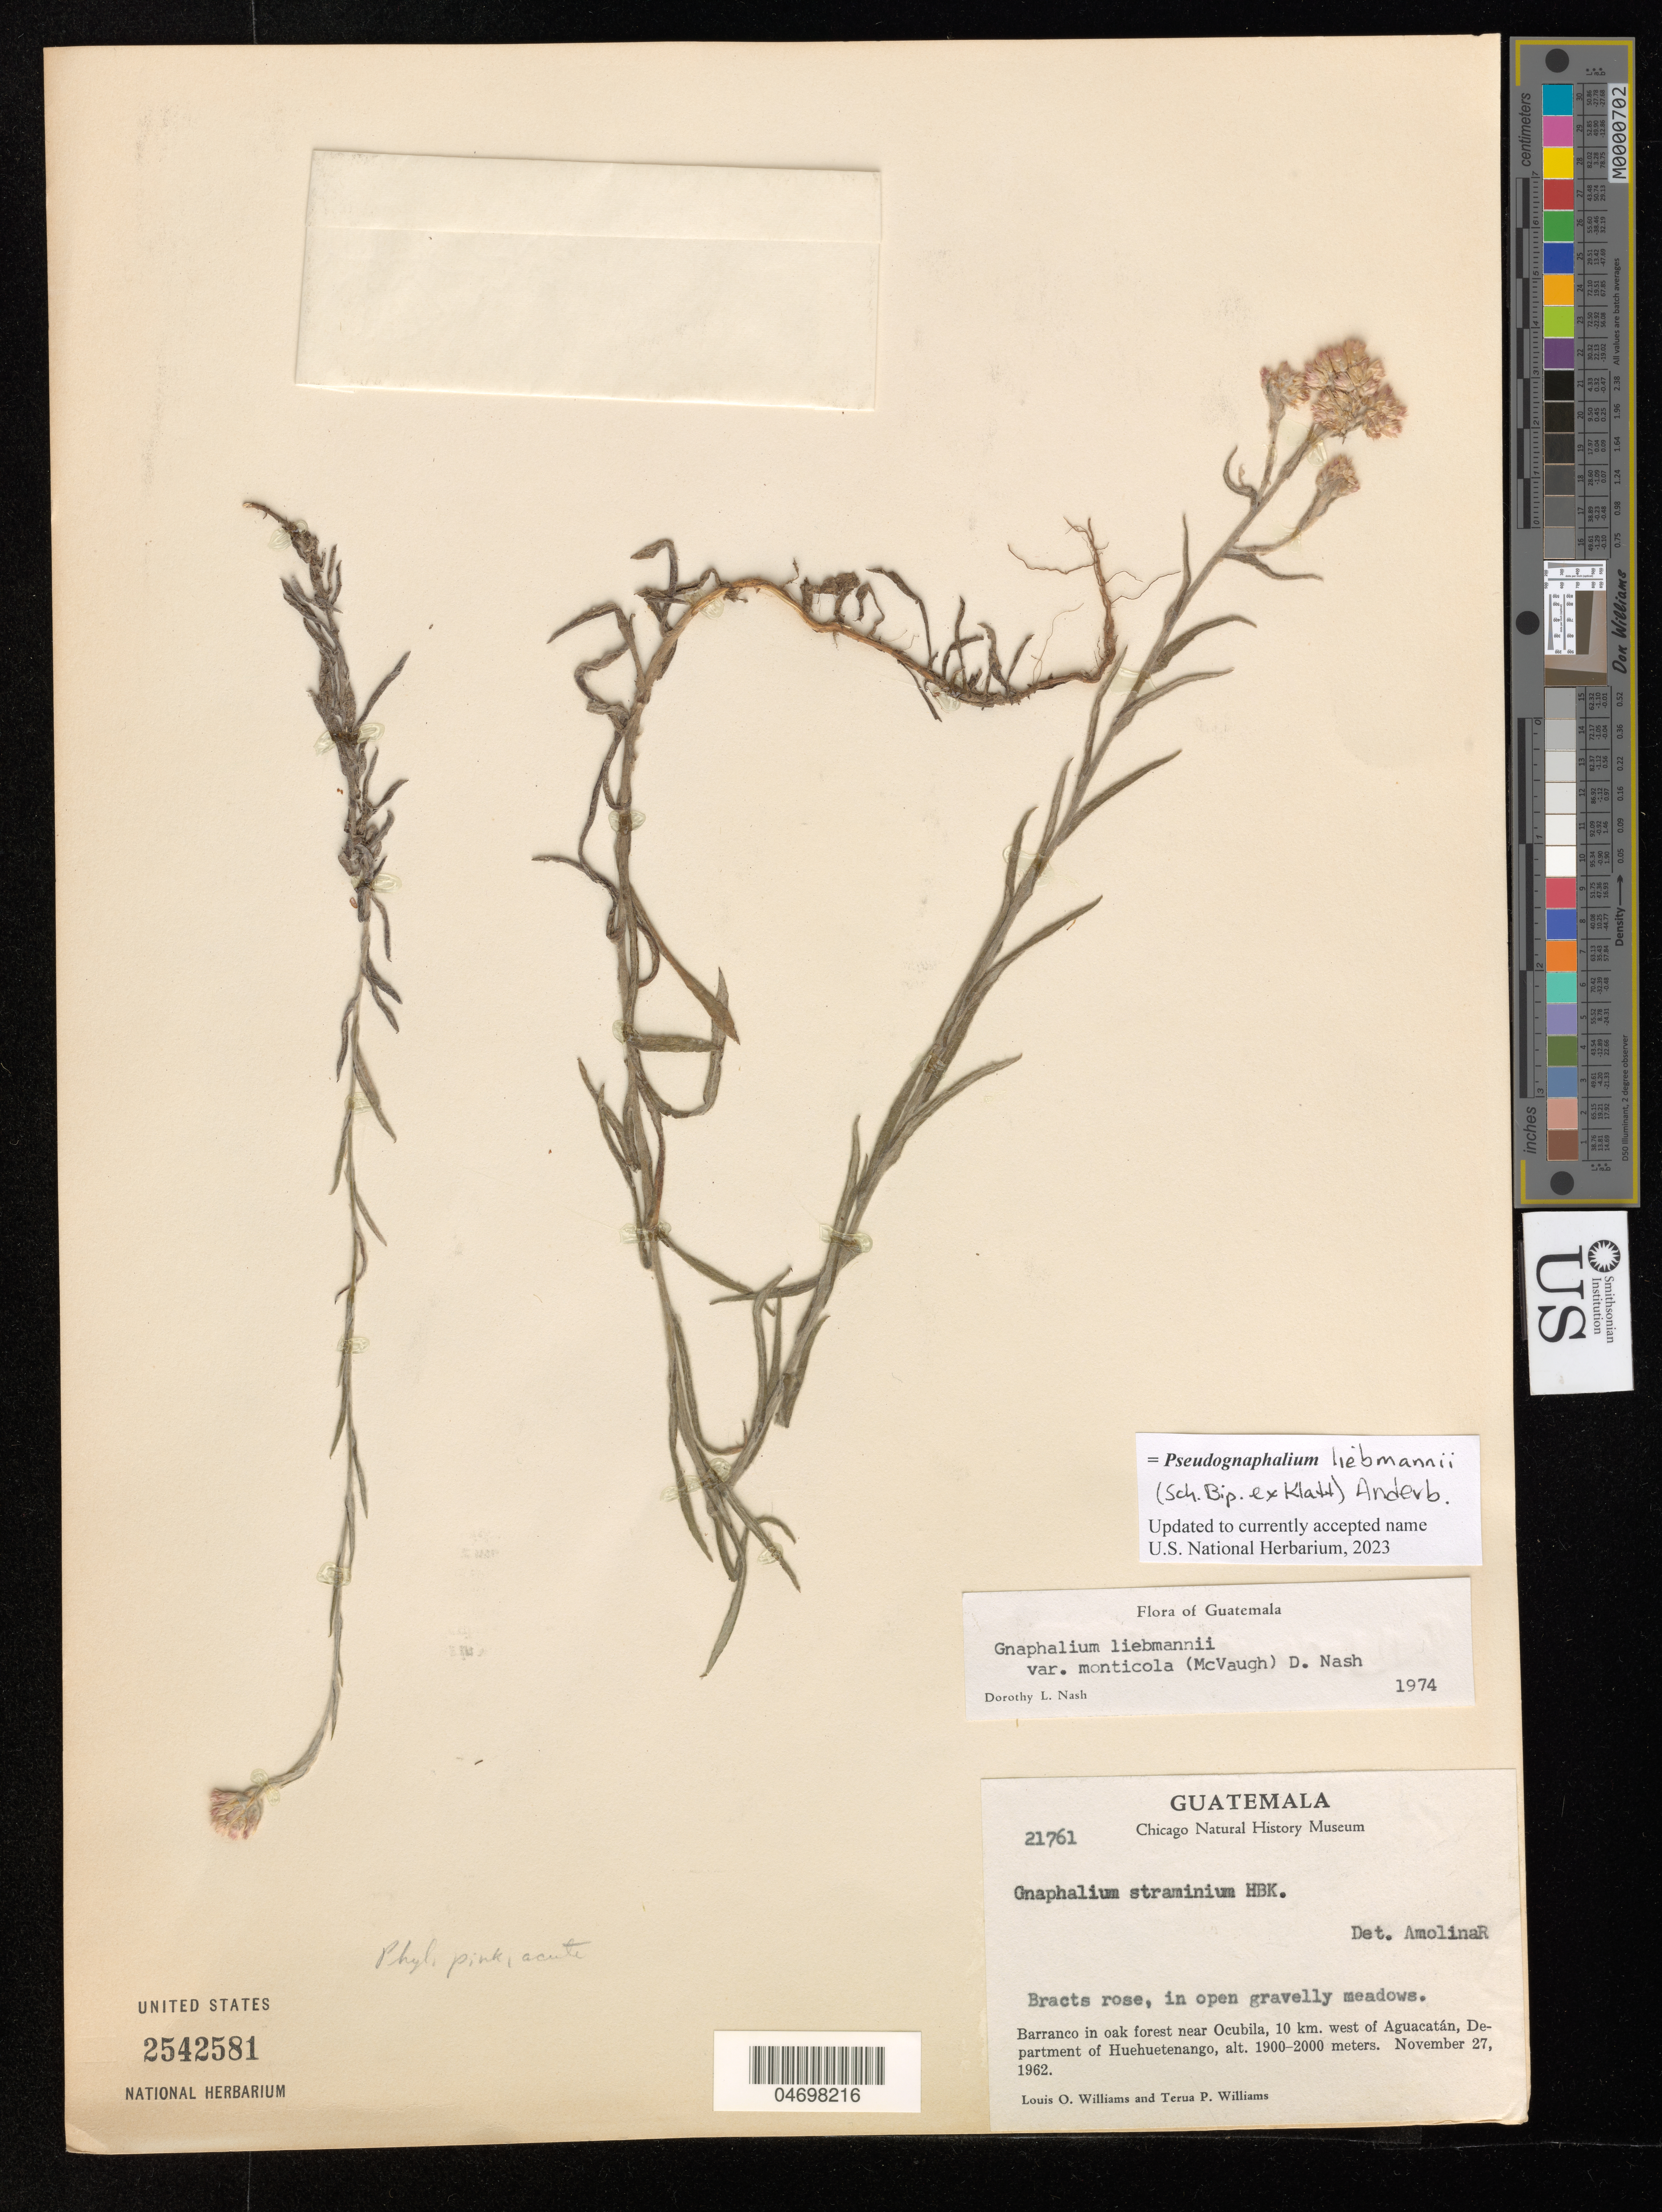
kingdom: Plantae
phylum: Tracheophyta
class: Magnoliopsida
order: Asterales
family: Asteraceae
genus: Pseudognaphalium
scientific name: Pseudognaphalium liebmannii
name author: (Sch. Bip. ex Klatt) Anderb.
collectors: L. O. Williams & T. P. Williams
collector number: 21761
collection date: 1962-11-27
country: Guatemala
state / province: Huehuetenango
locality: Barranco in oak forest near Ocubila, 10 km west of Aguacatan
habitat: In open gravelly meadows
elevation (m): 1900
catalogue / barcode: US 2542581